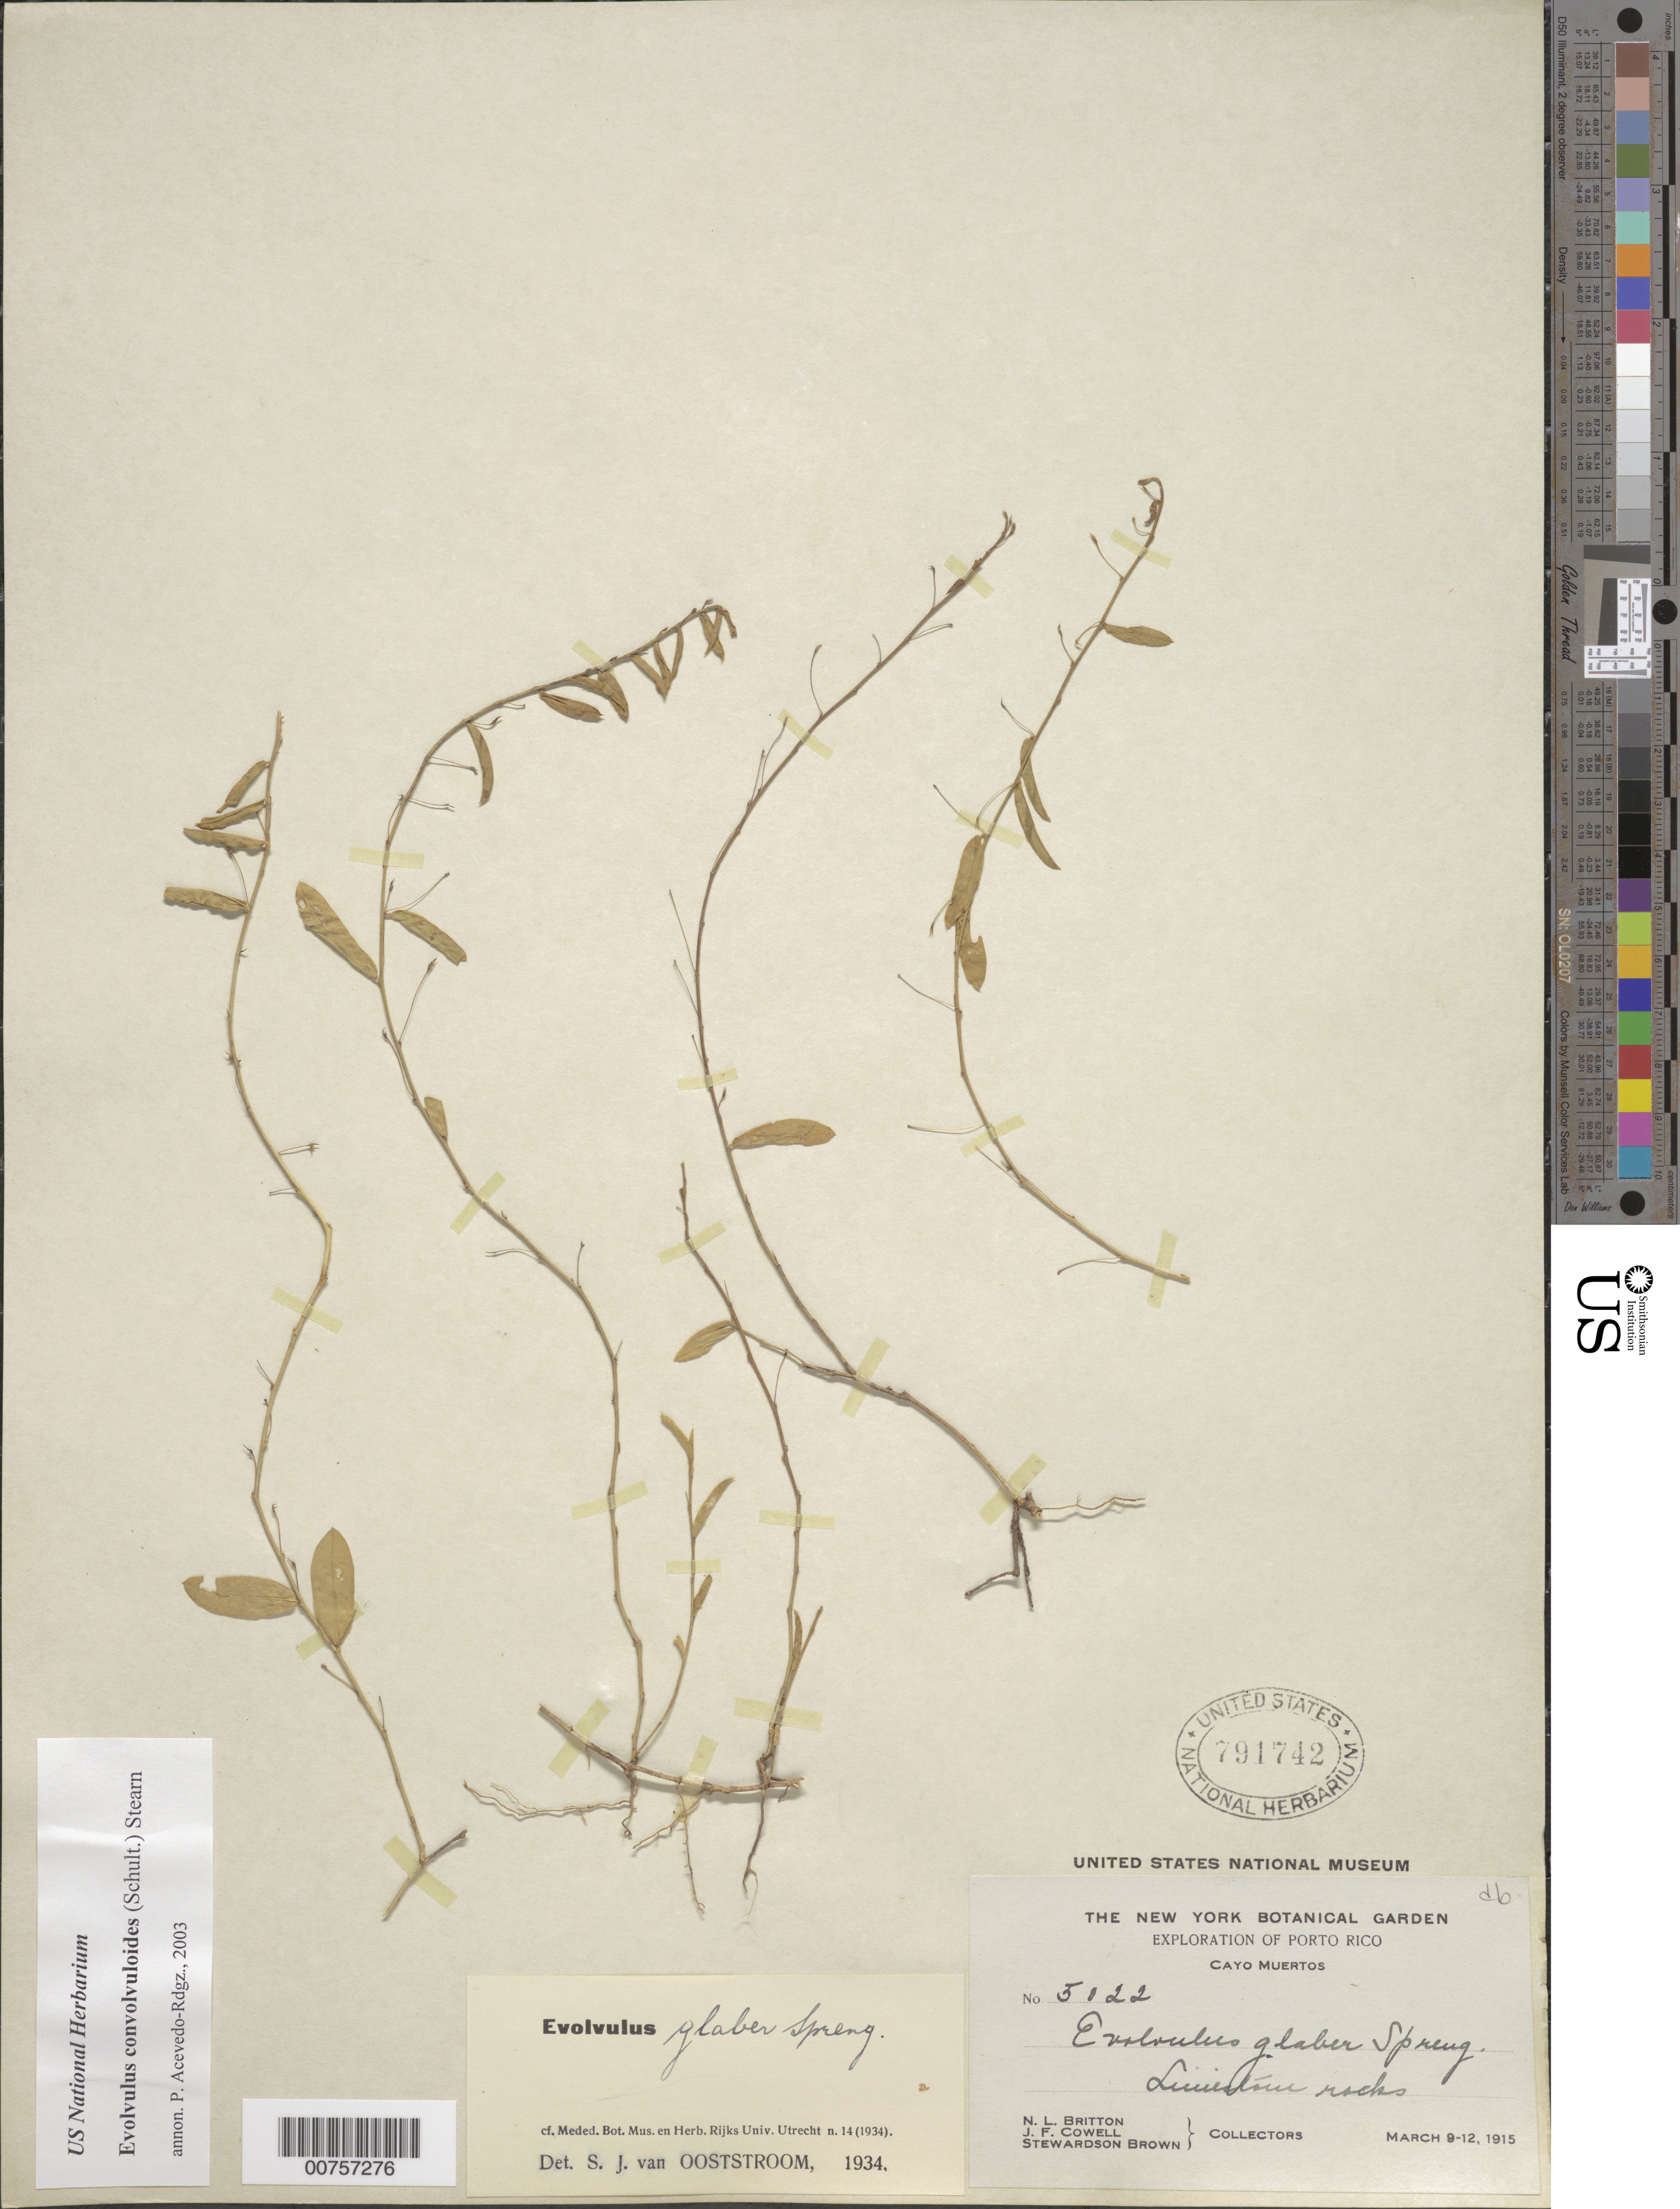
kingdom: Plantae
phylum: Tracheophyta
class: Magnoliopsida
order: Solanales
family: Convolvulaceae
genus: Evolvulus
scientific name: Evolvulus convolvuloides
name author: (Willd. ex Schult.) Stearn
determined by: Acevedo-Rodríguez, P., (BOT), Smithsonian Institution - National Museum of Natural History (UNITED STATES)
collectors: N. Britton, J. F. Cowell & S. Brown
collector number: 5122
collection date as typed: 09 Mar 1915 to 12 Mar 1915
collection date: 1915-03-09/1915-03-12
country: Puerto Rico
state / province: Guayama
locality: Cayo Muertos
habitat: Limestone rocks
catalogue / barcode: US 791742